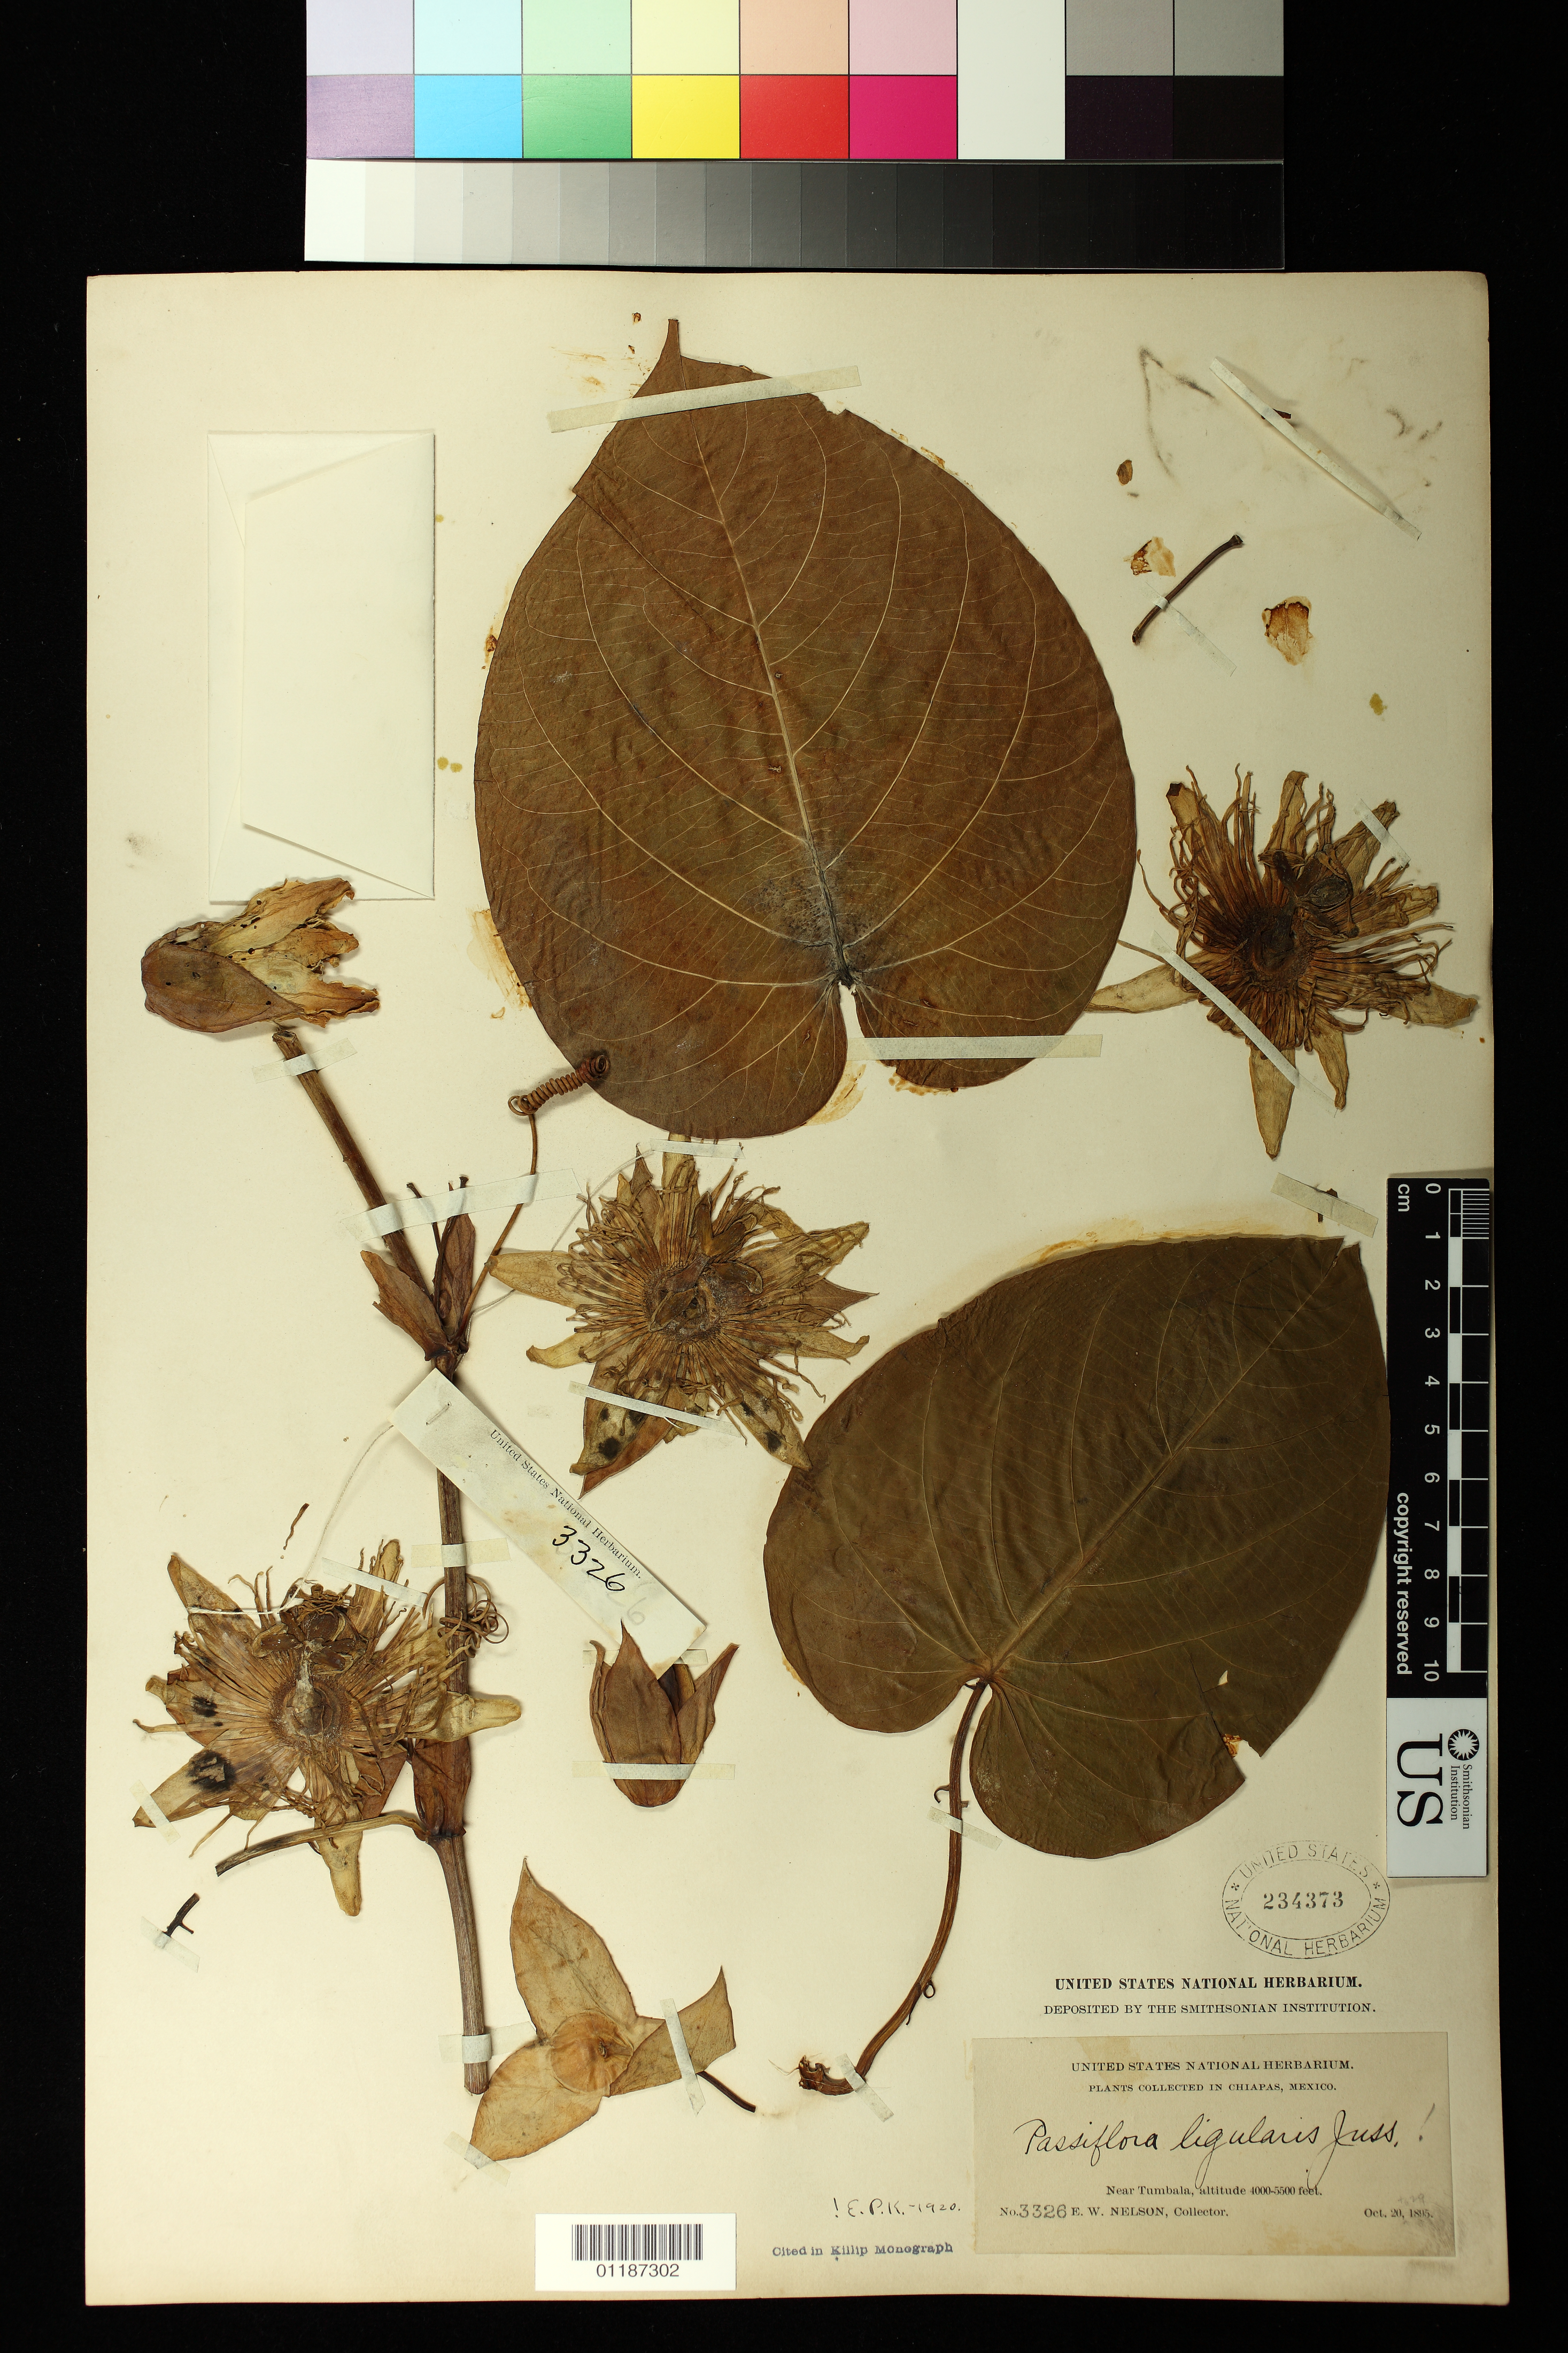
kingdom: Plantae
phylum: Tracheophyta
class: Magnoliopsida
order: Malpighiales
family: Passifloraceae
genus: Passiflora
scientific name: Passiflora ligularis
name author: Juss.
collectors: E. W. Nelson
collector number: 3326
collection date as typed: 20 Oct 1895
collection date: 1895-10-20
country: Mexico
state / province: Chiapas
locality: Near Tumbala.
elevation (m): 1219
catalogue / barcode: US 234373